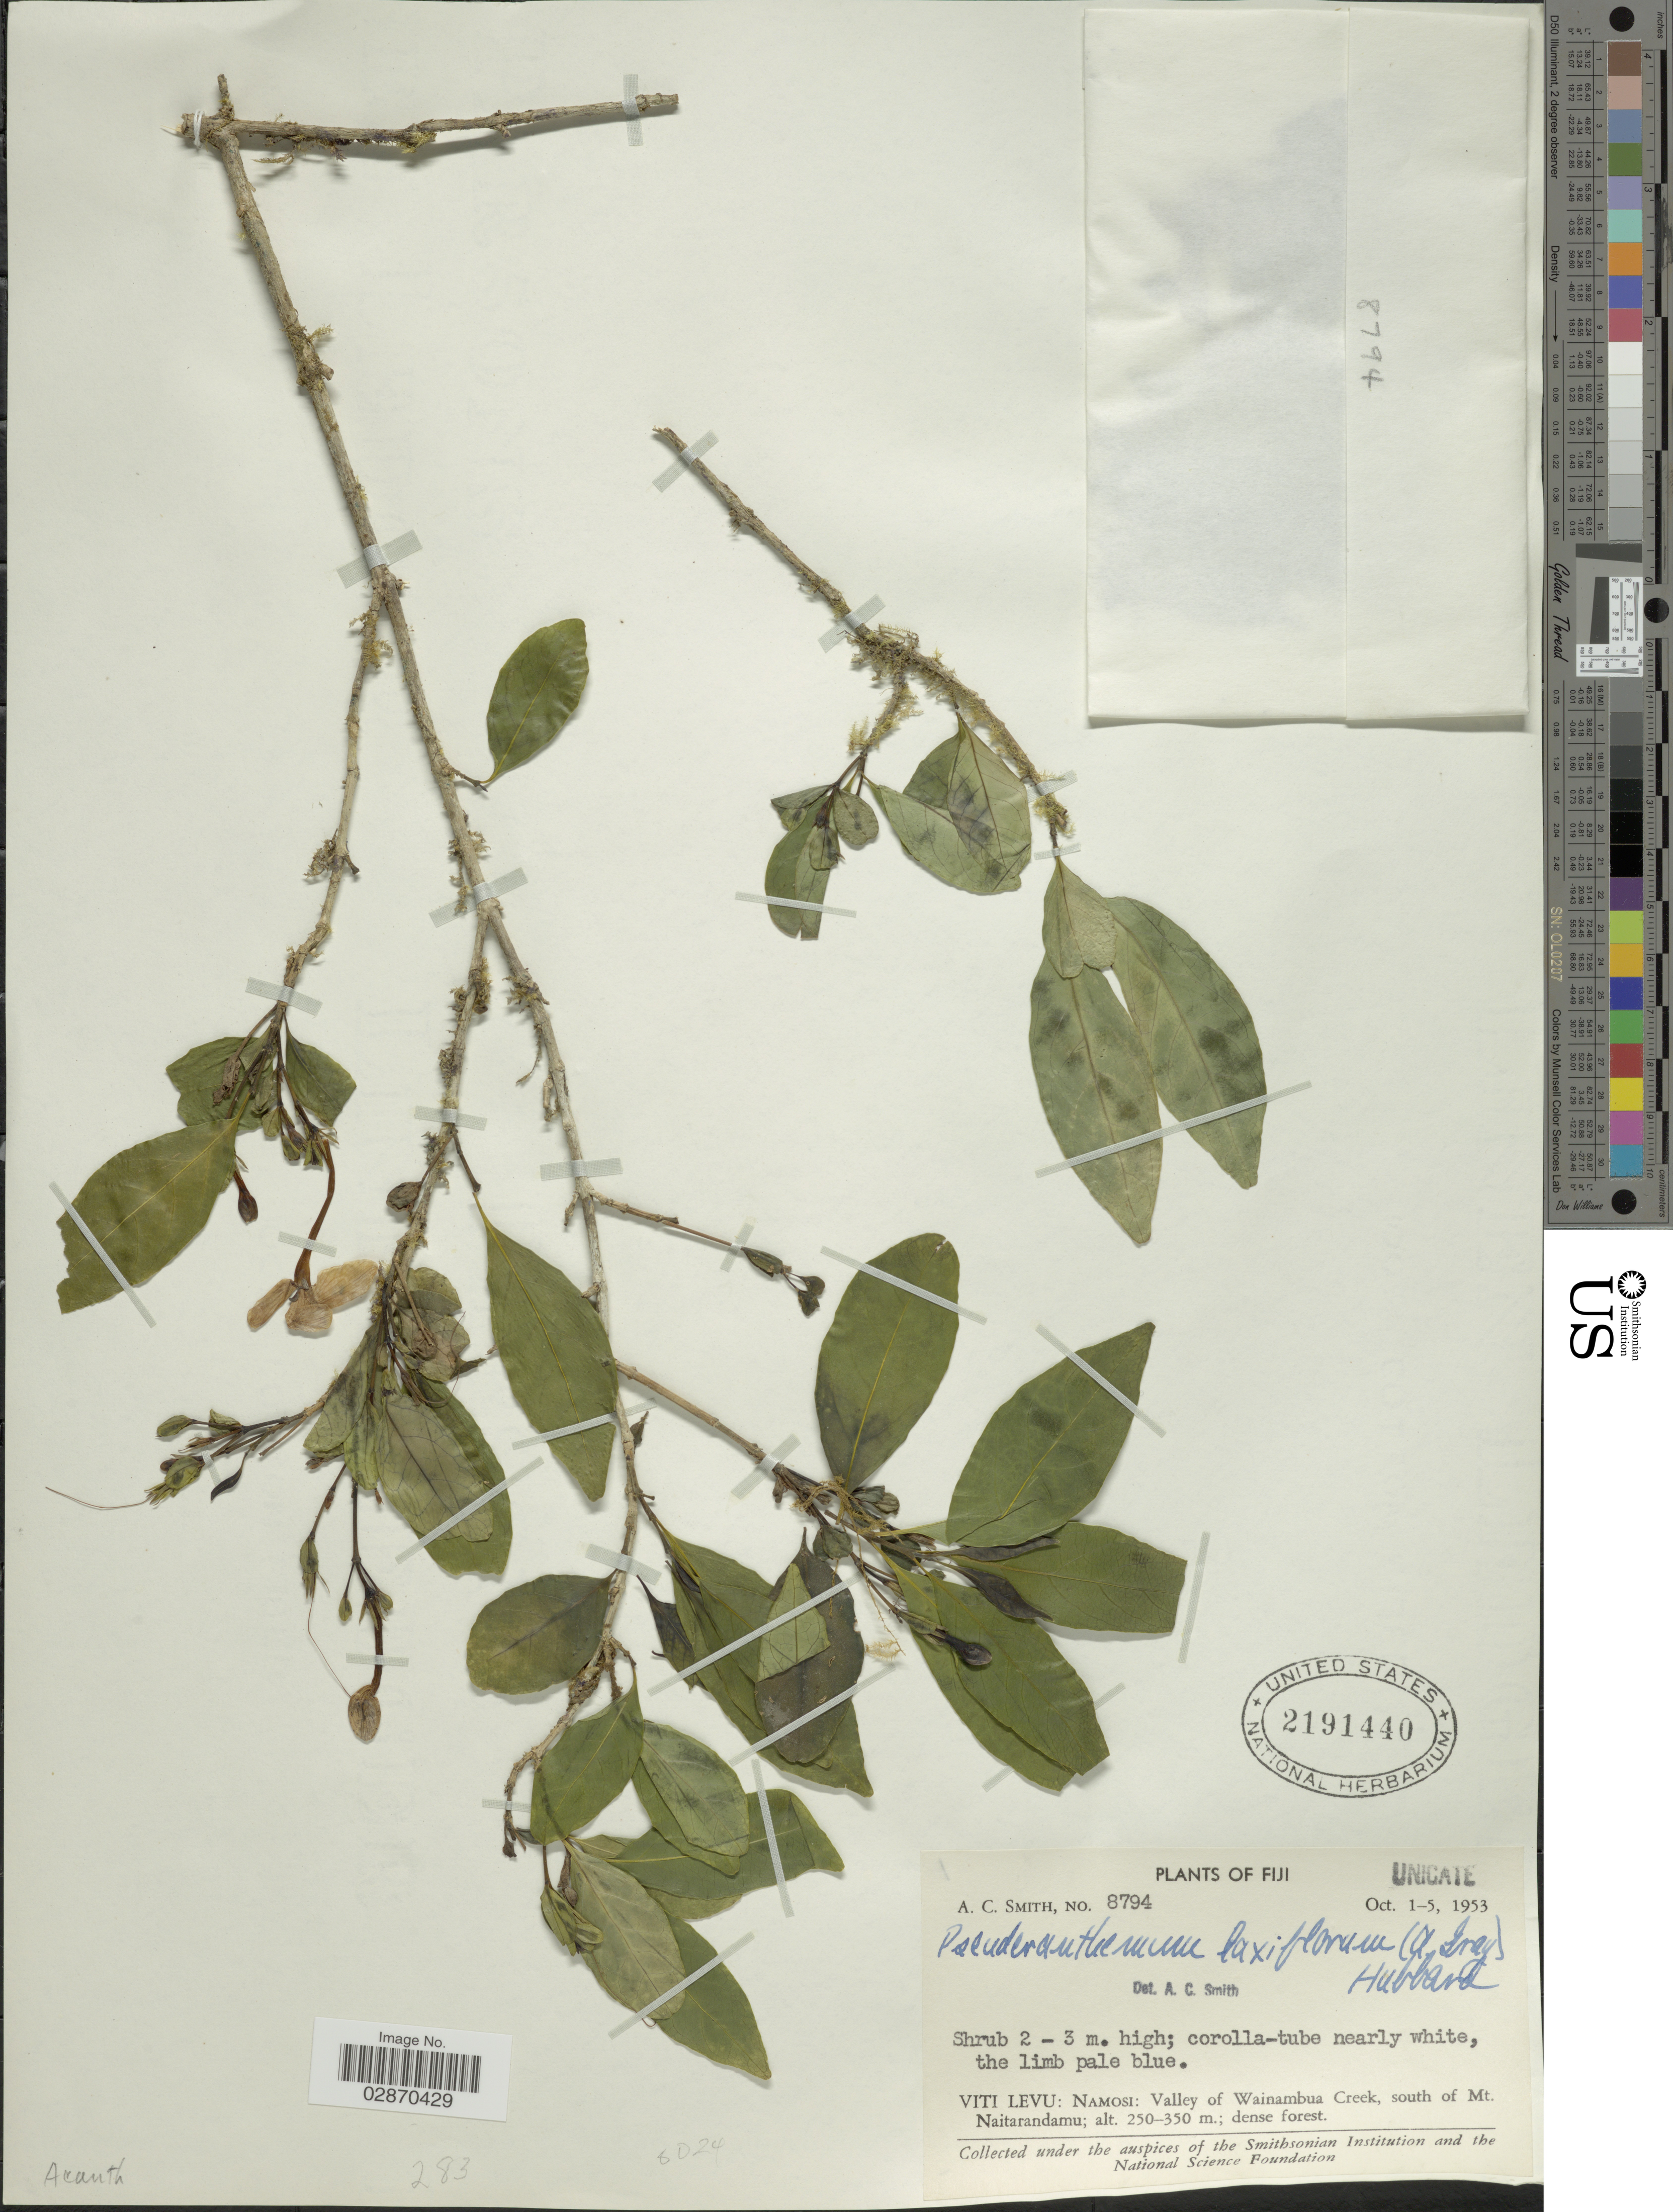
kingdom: Plantae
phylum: Tracheophyta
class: Magnoliopsida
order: Lamiales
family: Acanthaceae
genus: Pseuderanthemum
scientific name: Pseuderanthemum laxiflorum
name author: (A. Gray)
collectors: A. C. Smith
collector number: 8794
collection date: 1953-10-01/1953-10-05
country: Fiji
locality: Viti Levu: Namosi: Valley of Wainambua Creek, south of Mt. Naitarandamu.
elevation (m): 250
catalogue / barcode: US 2191440